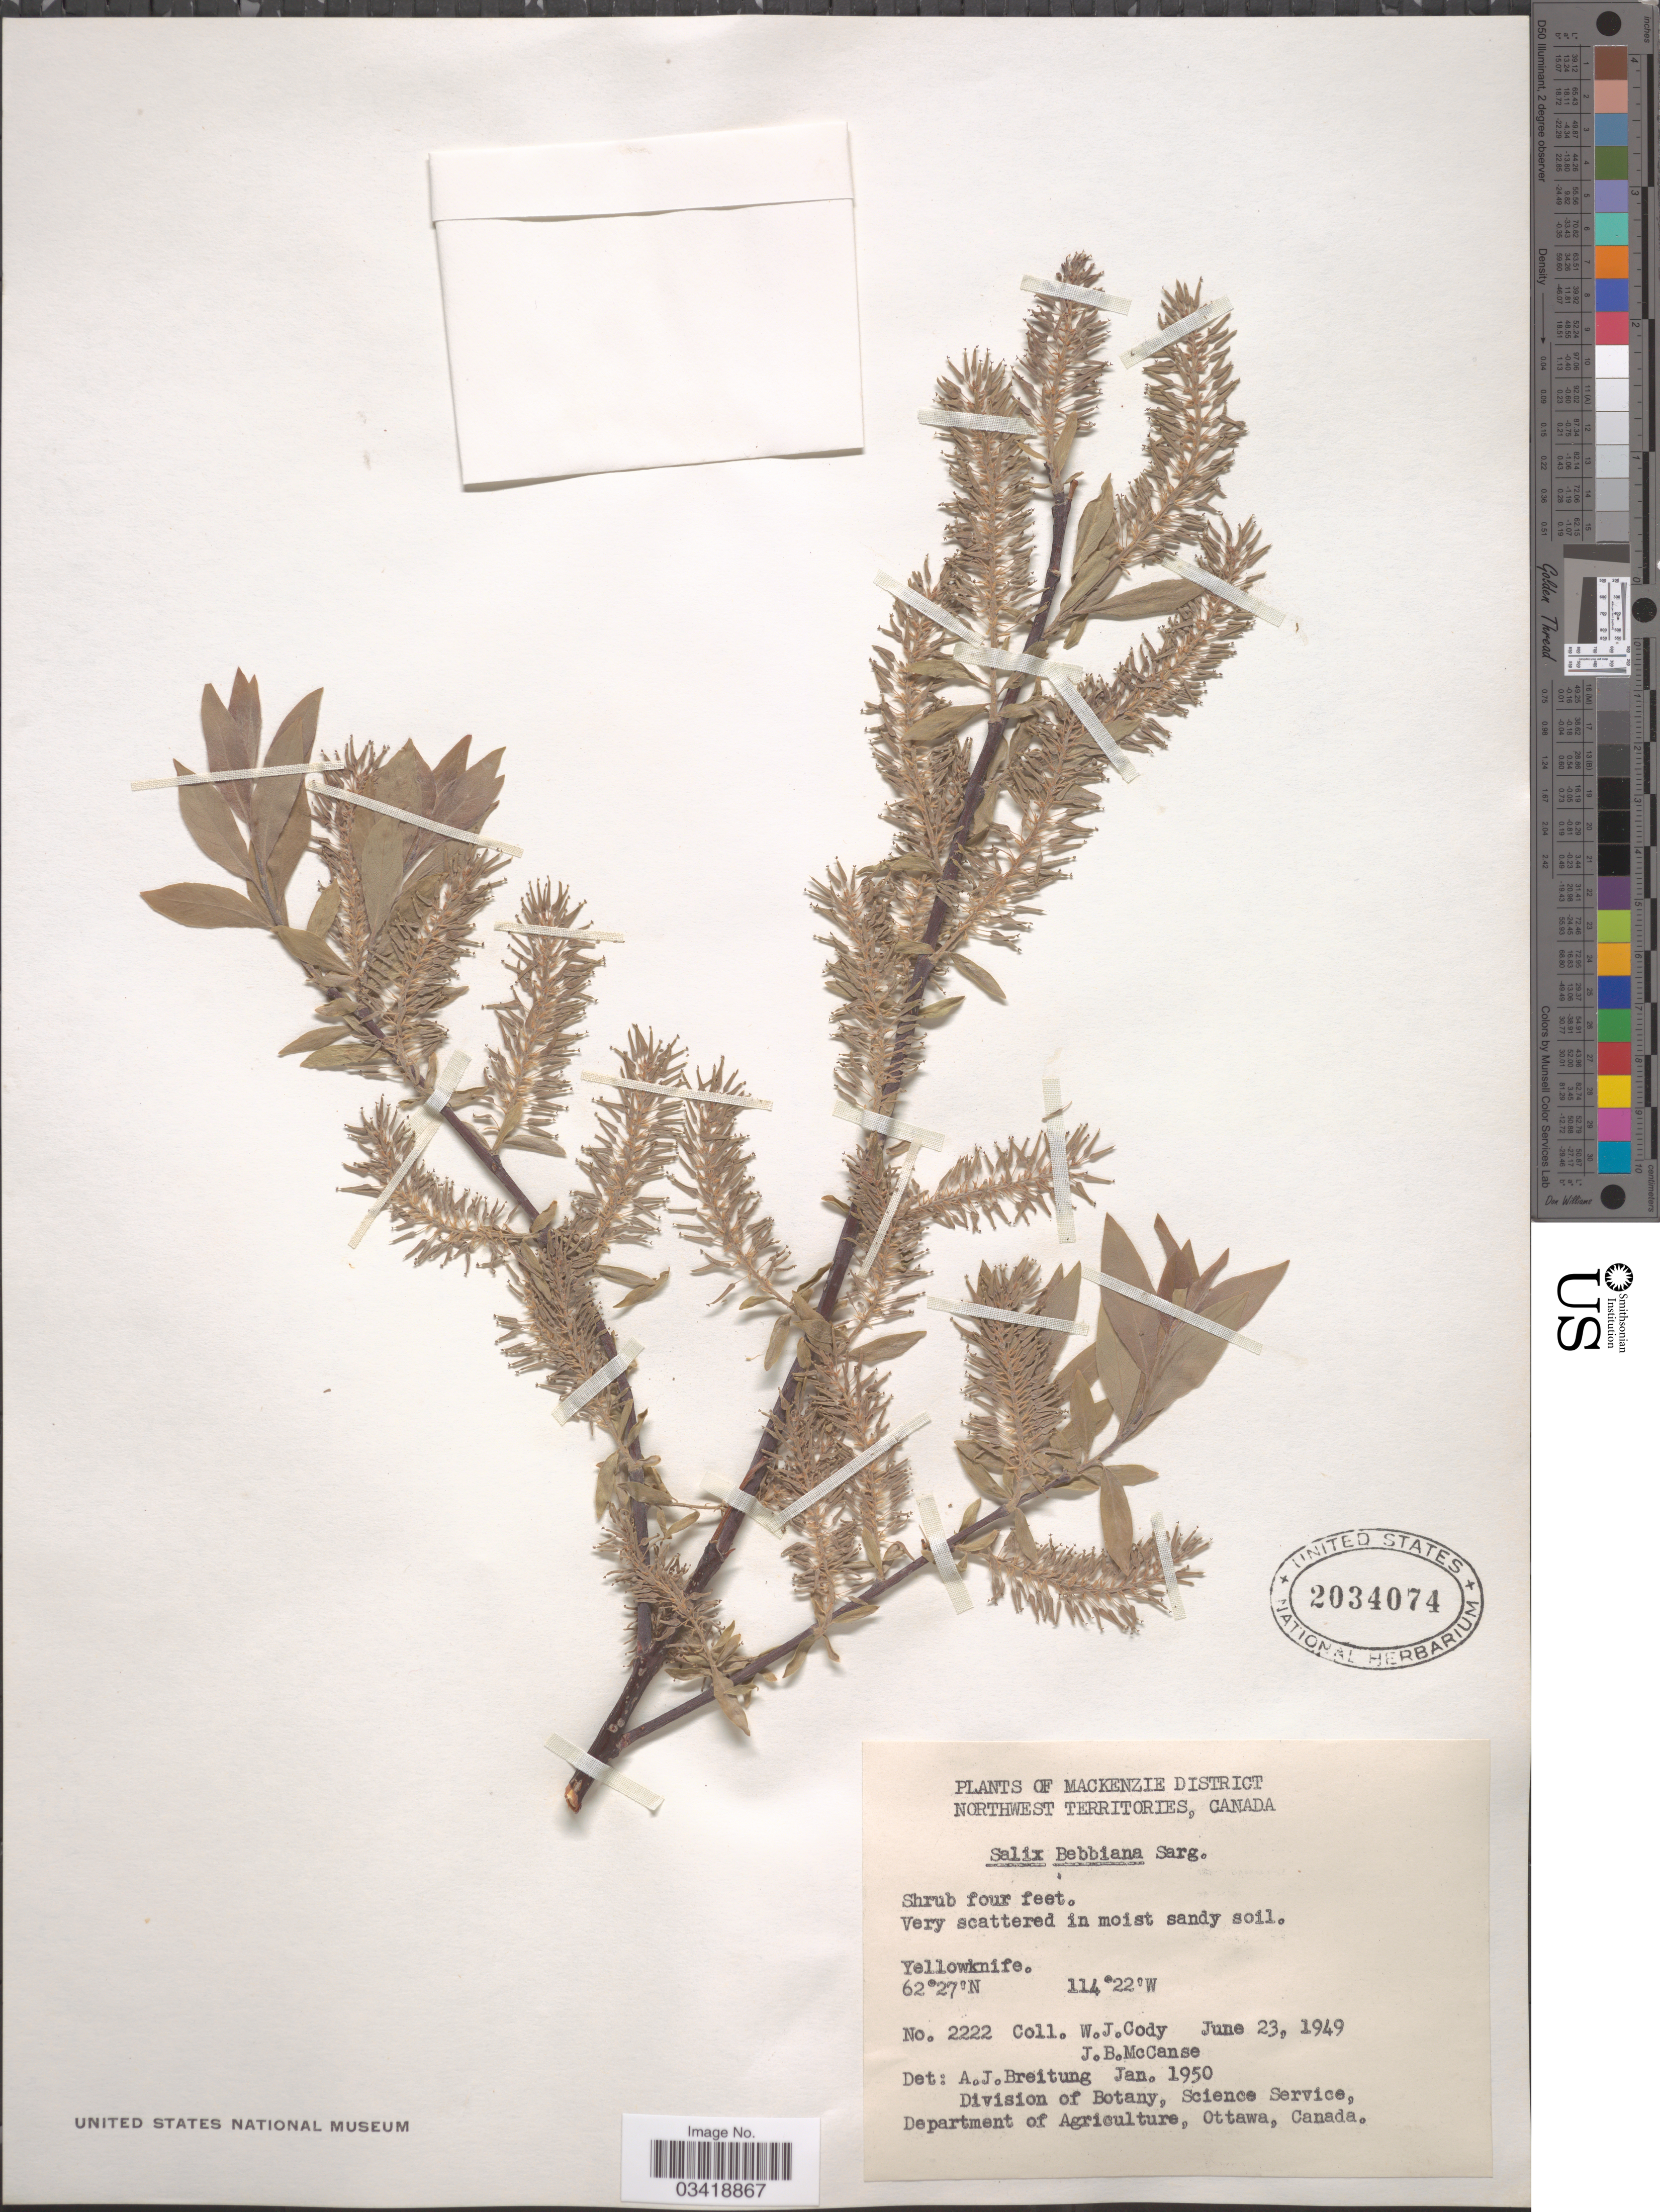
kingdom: Plantae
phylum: Tracheophyta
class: Magnoliopsida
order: Malpighiales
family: Salicaceae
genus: Salix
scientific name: Salix bebbiana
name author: Sarg.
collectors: W. Cody & J. McCanse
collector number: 2222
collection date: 1949-06-23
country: Canada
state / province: Northwest Territories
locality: Mackenzie District. Yellowknife.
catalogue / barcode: US 2034074